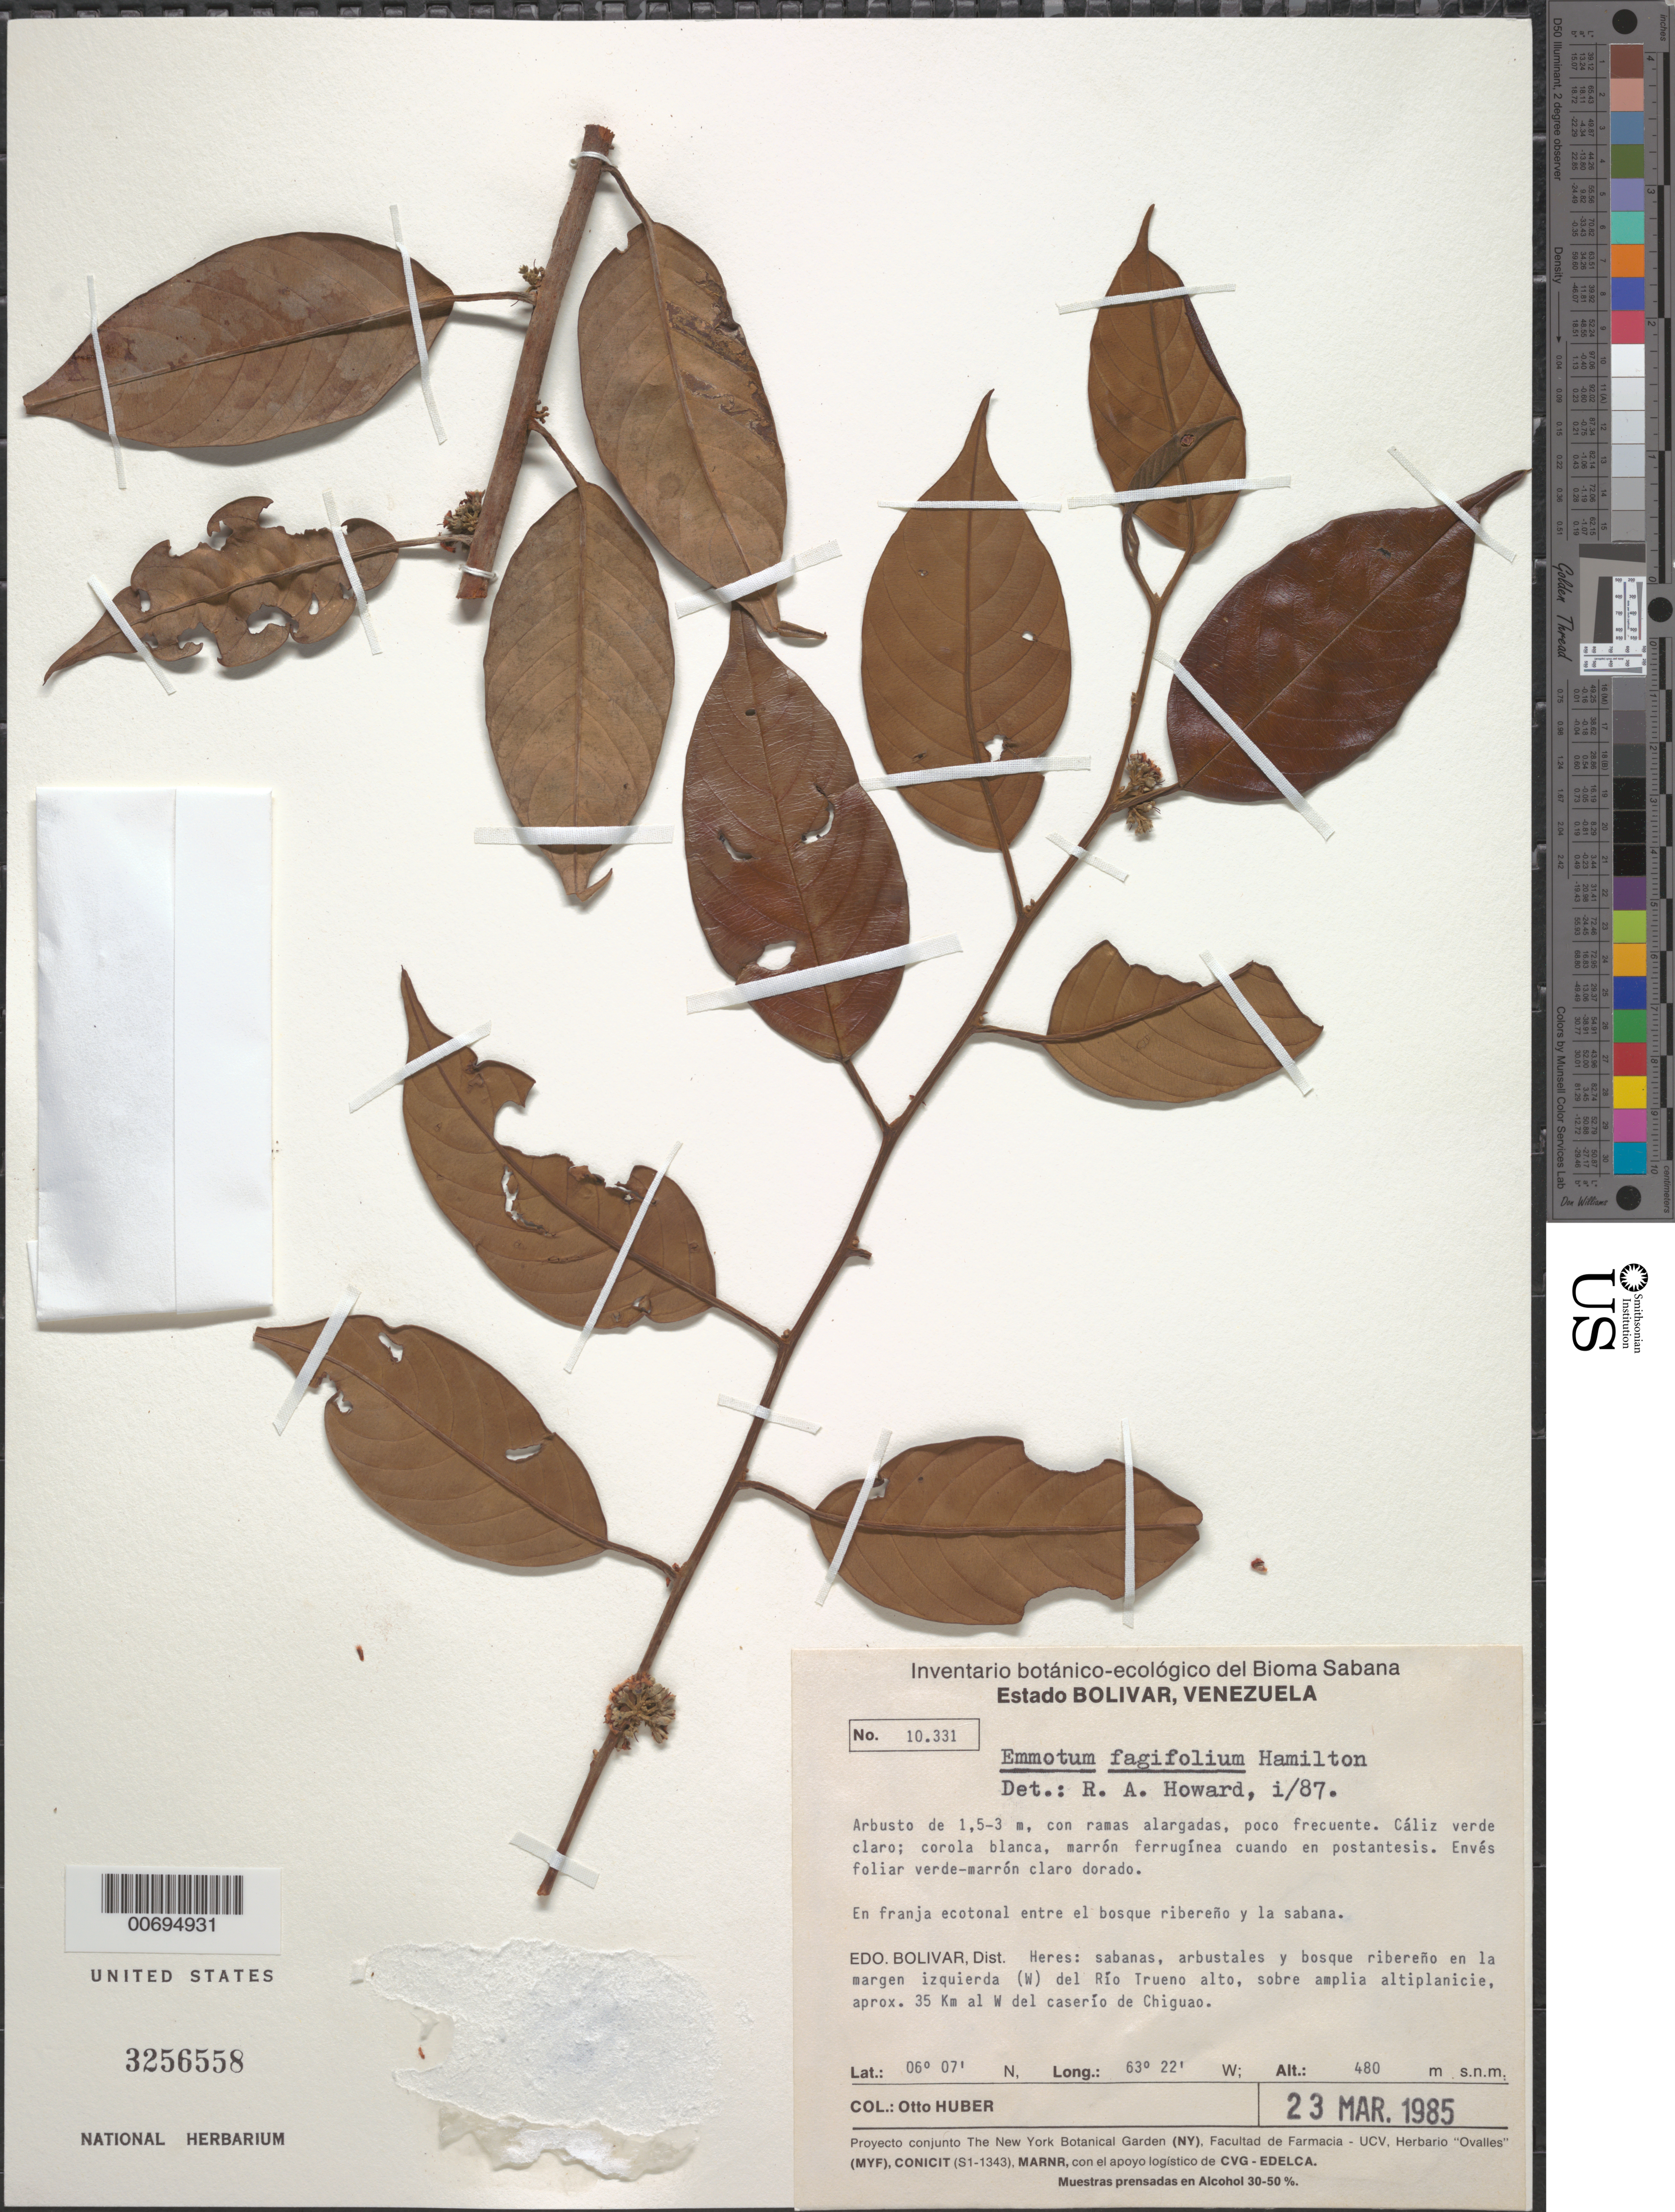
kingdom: Plantae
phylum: Tracheophyta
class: Magnoliopsida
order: Metteniusales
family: Metteniusaceae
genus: Emmotum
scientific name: Emmotum fagifolium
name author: Desv. ex Ham.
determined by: Howard, R. A.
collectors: O. Huber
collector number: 10331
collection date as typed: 23-Mar-85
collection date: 1985-03-23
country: Venezuela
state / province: Bolívar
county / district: Heres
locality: Río Trueno, 35 km W del caserío de Chiguao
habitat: Franja ecotonal entre el bosque ribereno y la sabana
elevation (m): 480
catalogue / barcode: US 3256558